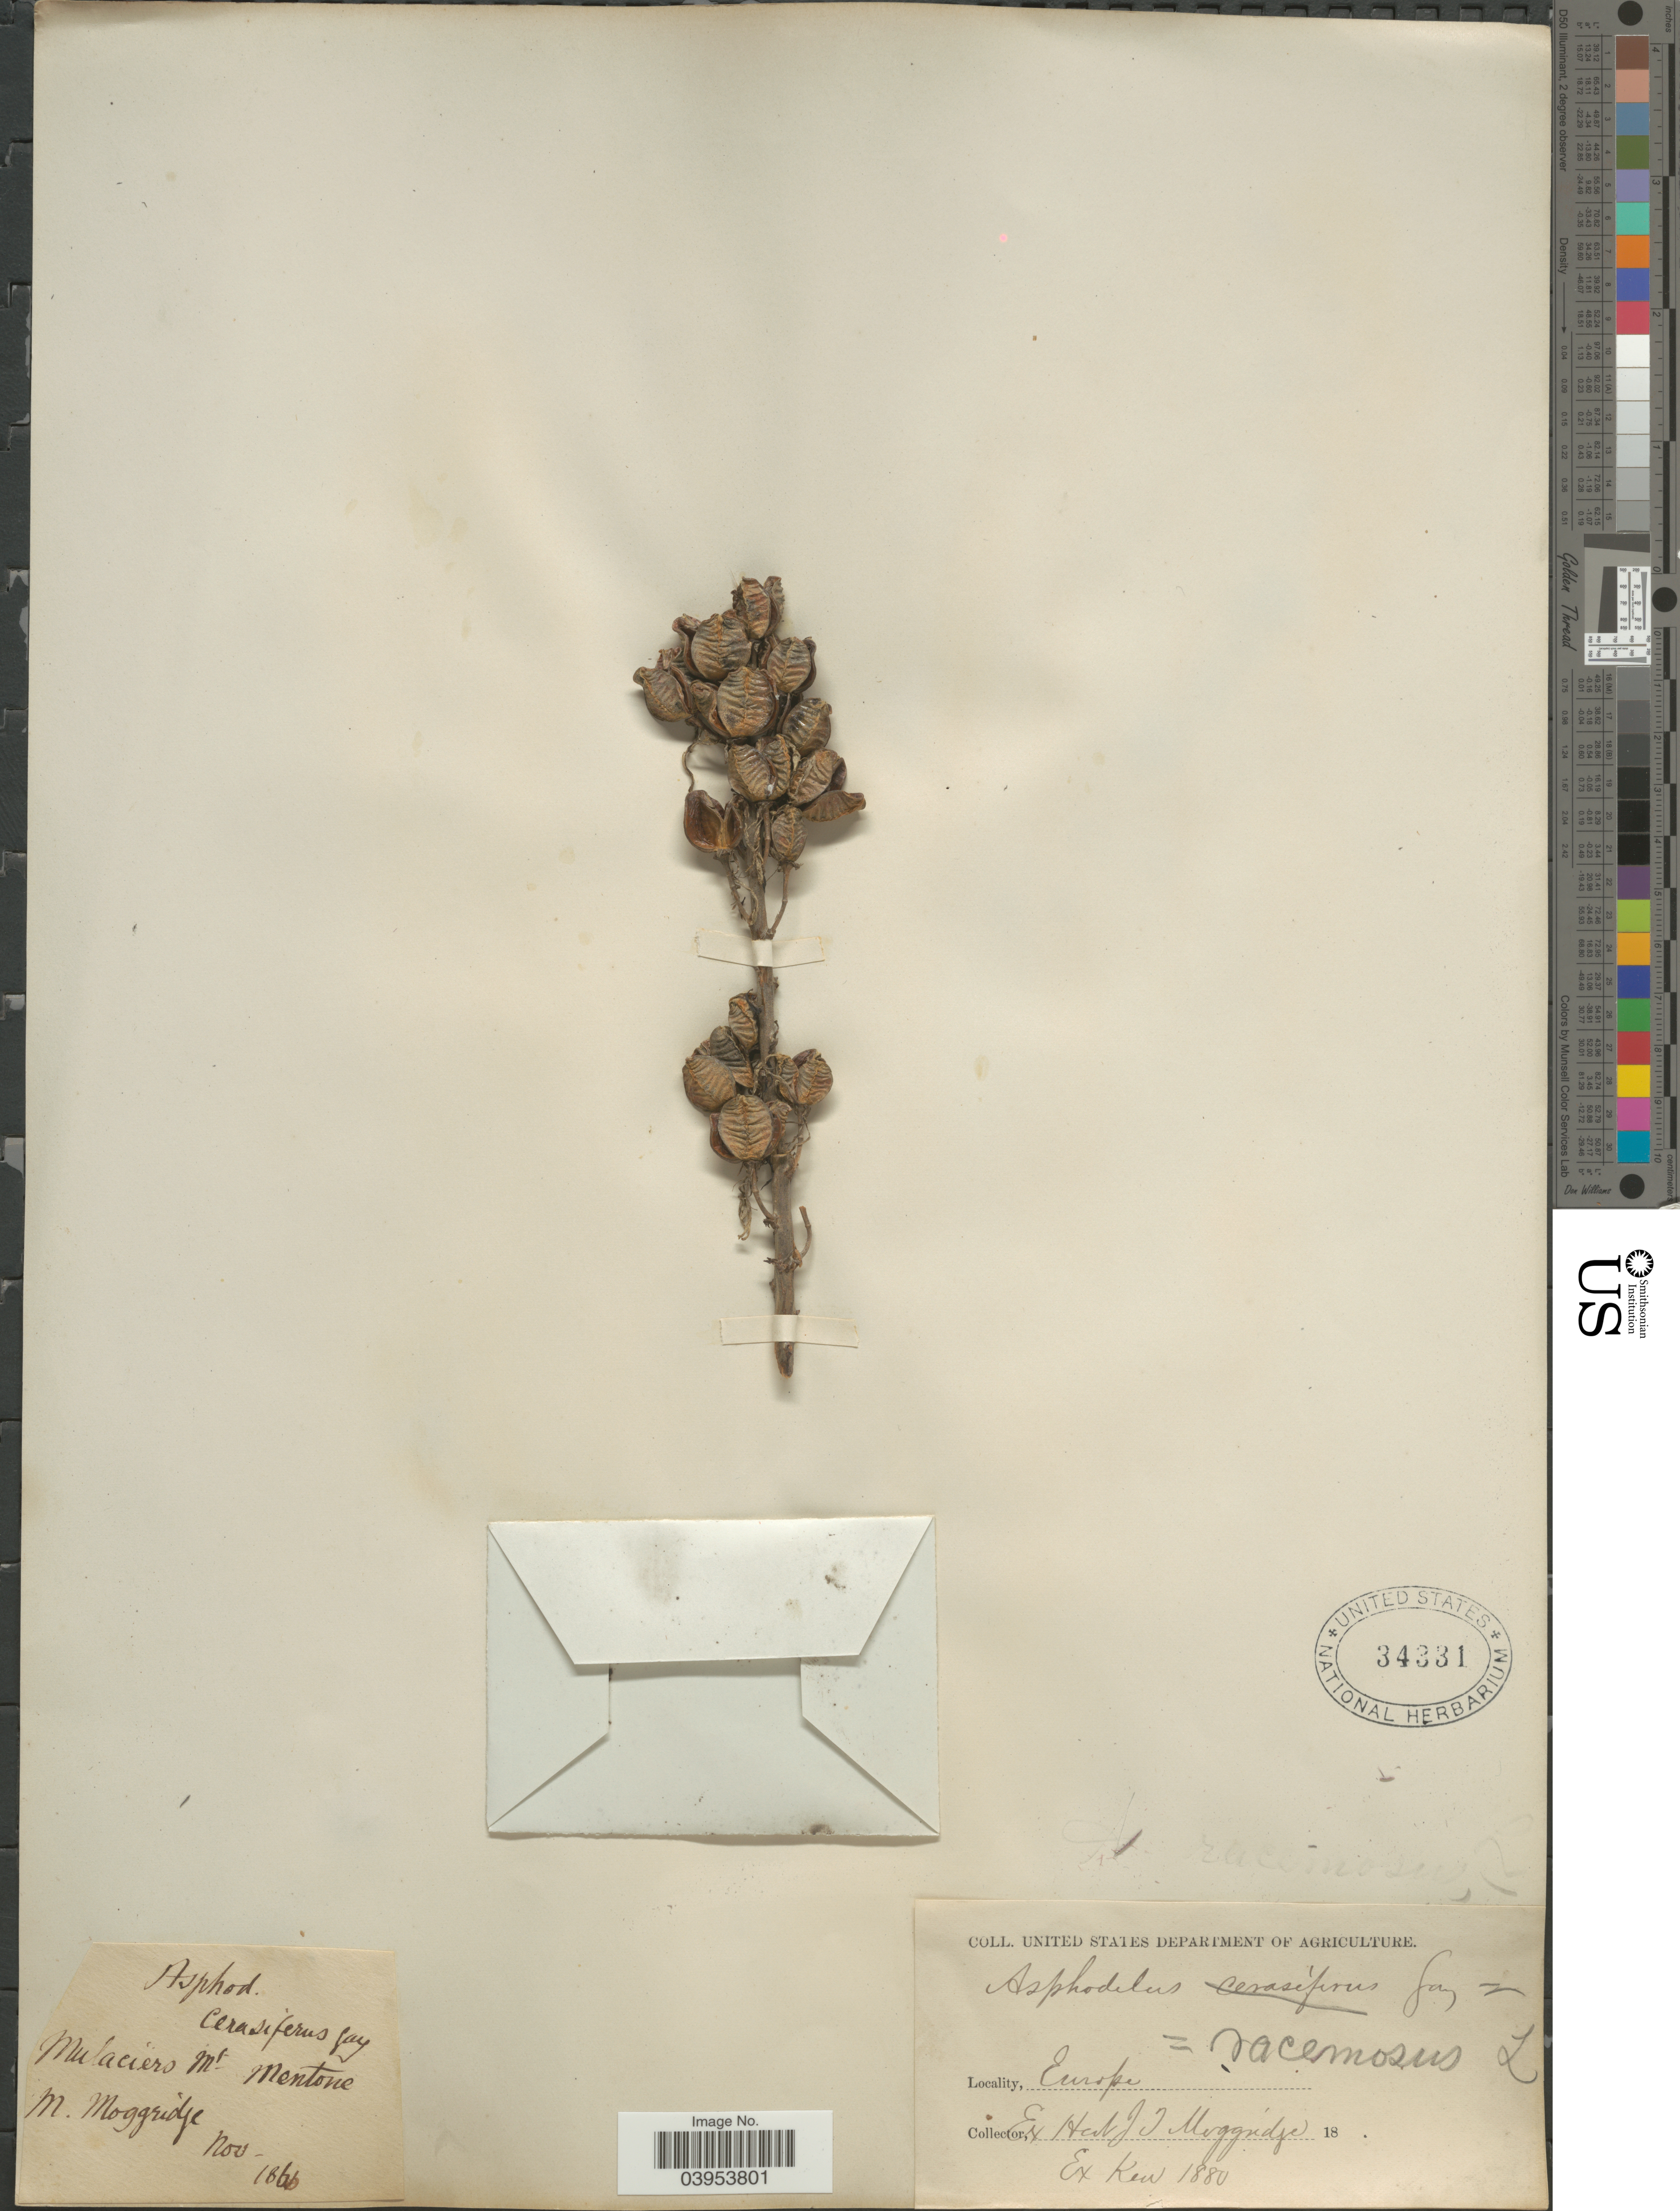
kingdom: Plantae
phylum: Tracheophyta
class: Liliopsida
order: Asparagales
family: Asphodelaceae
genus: Asphodelus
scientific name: Asphodelus cerasiferus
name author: J. Gay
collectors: M. Moggridge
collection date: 1866-11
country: France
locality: Europe. Mulaciero Mt. Mentone.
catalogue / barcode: US 34331